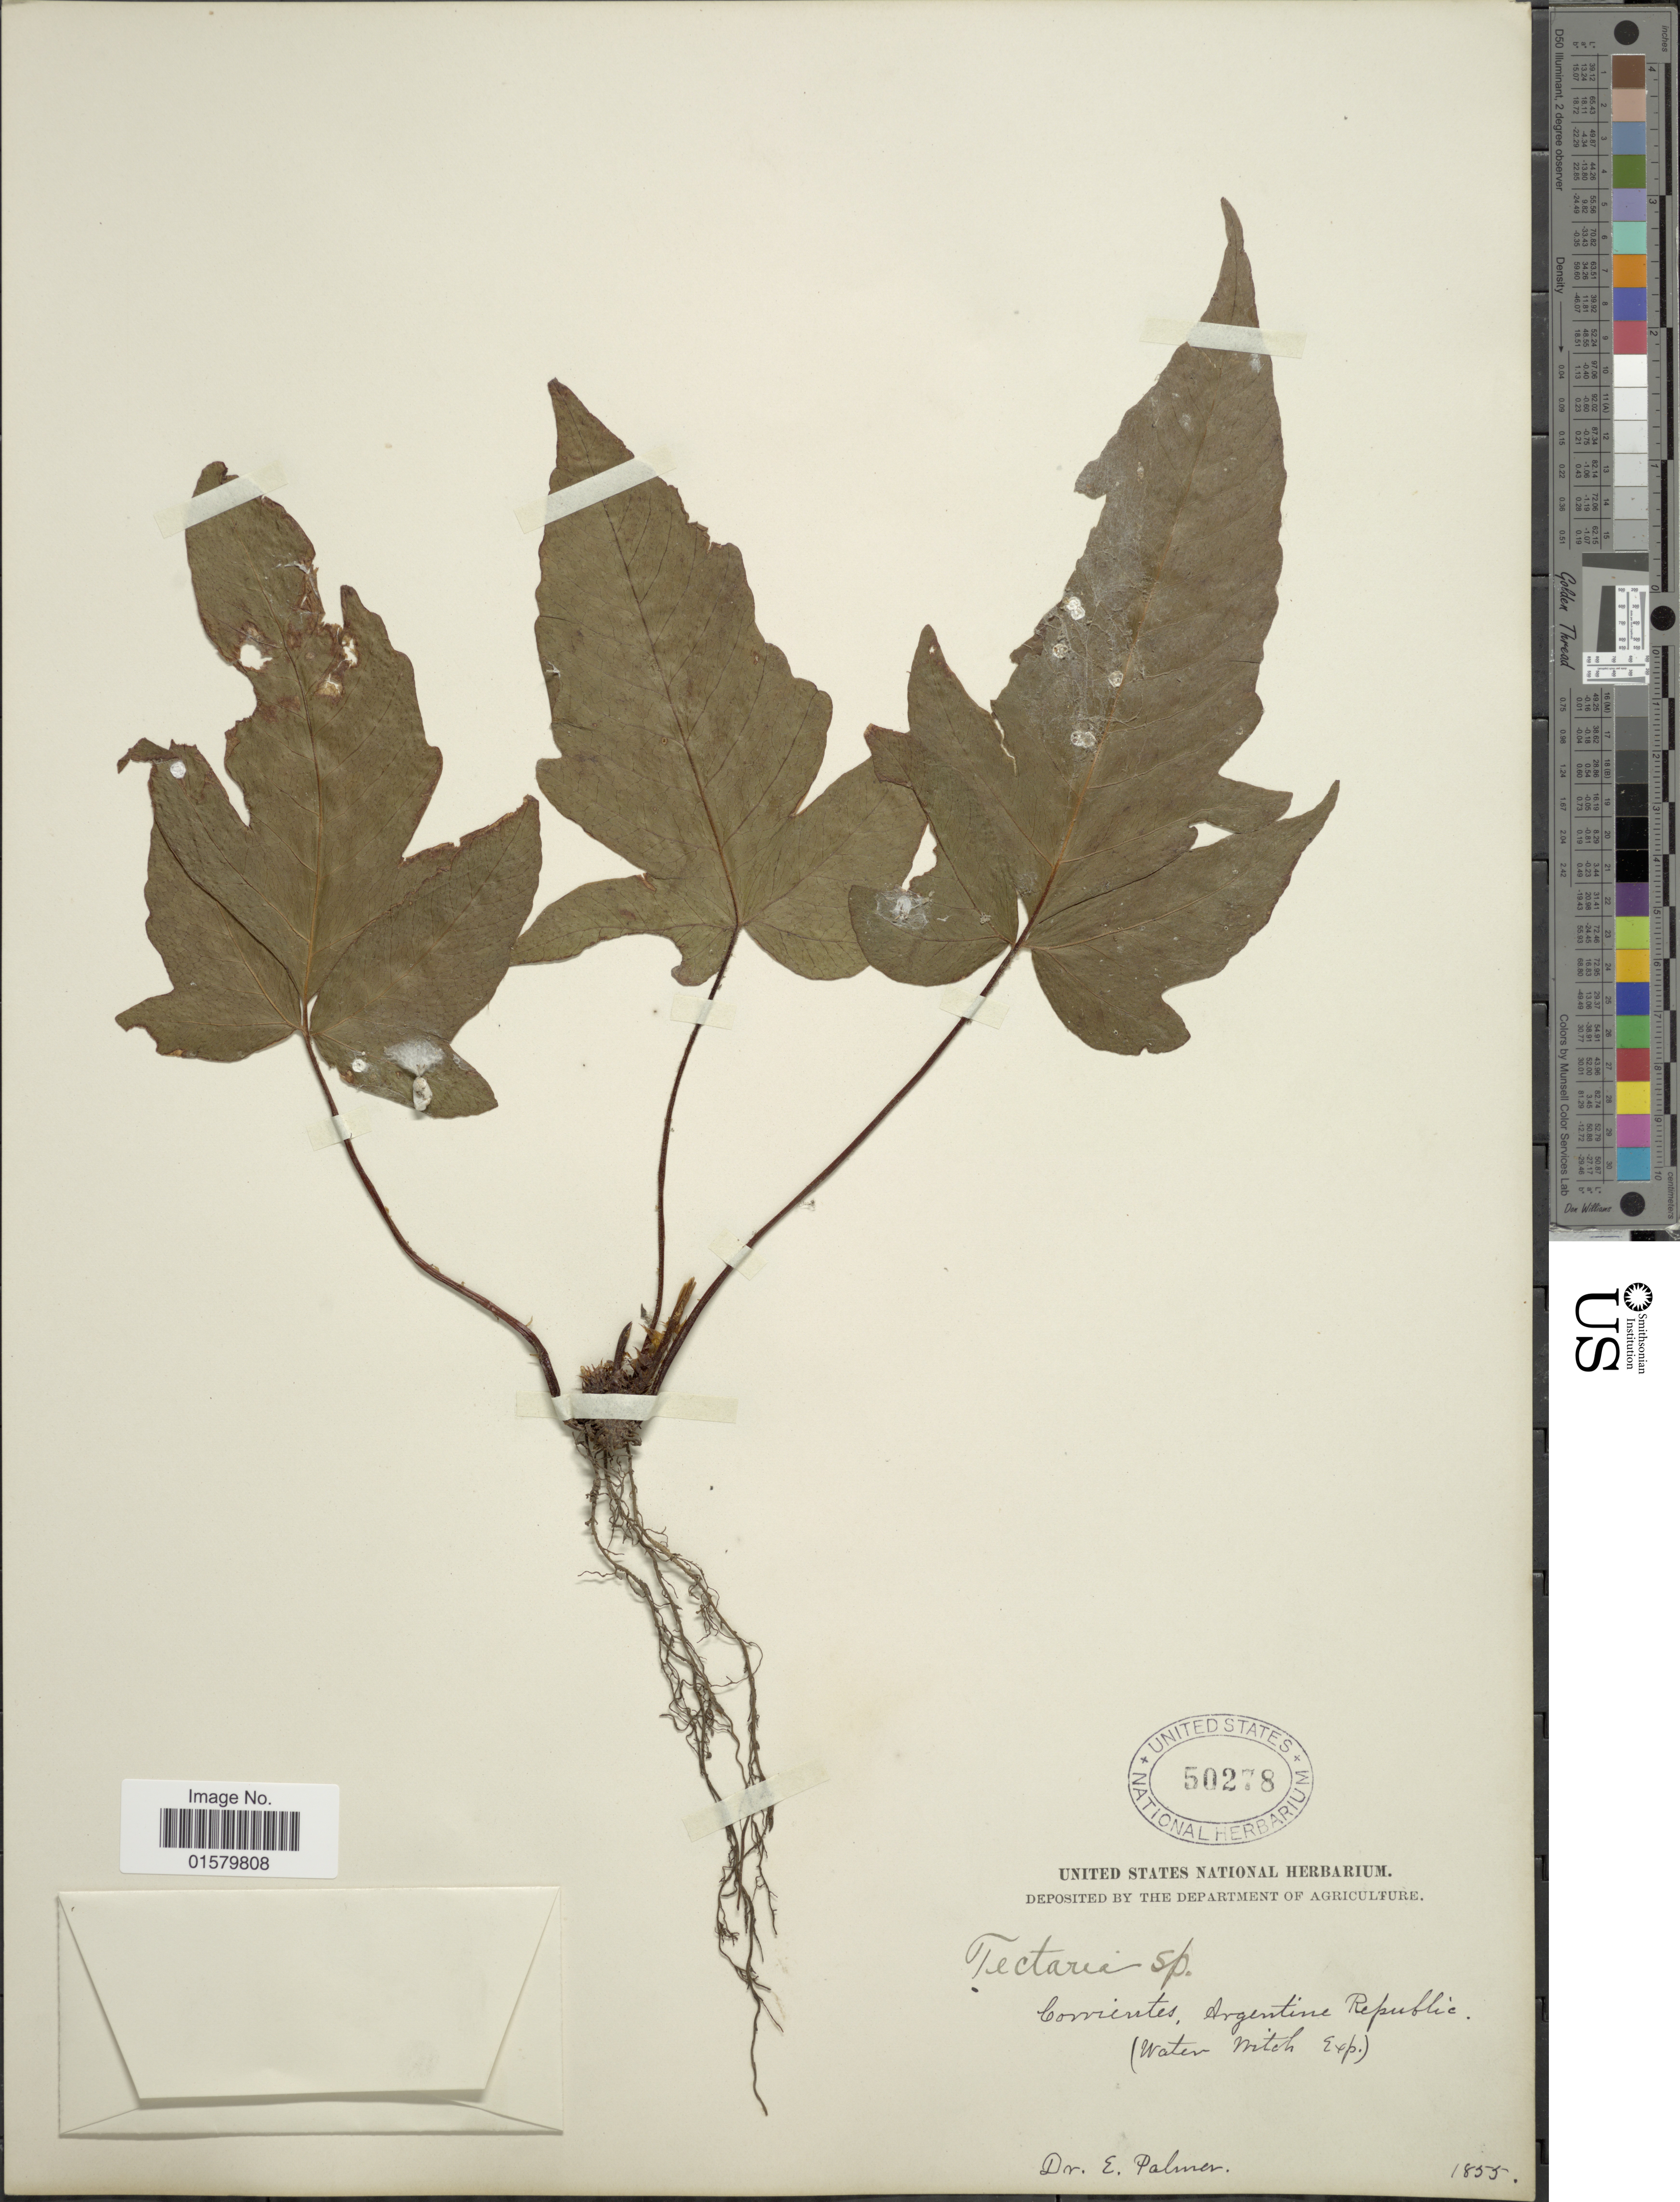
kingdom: Plantae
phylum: Tracheophyta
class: Polypodiopsida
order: Polypodiales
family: Tectariaceae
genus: Tectaria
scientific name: Tectaria incisa var. incisa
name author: Cav.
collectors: E. Palmer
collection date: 1855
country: Argentina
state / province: Corrientes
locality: Corrientes, Argentine Republic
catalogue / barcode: US 50278